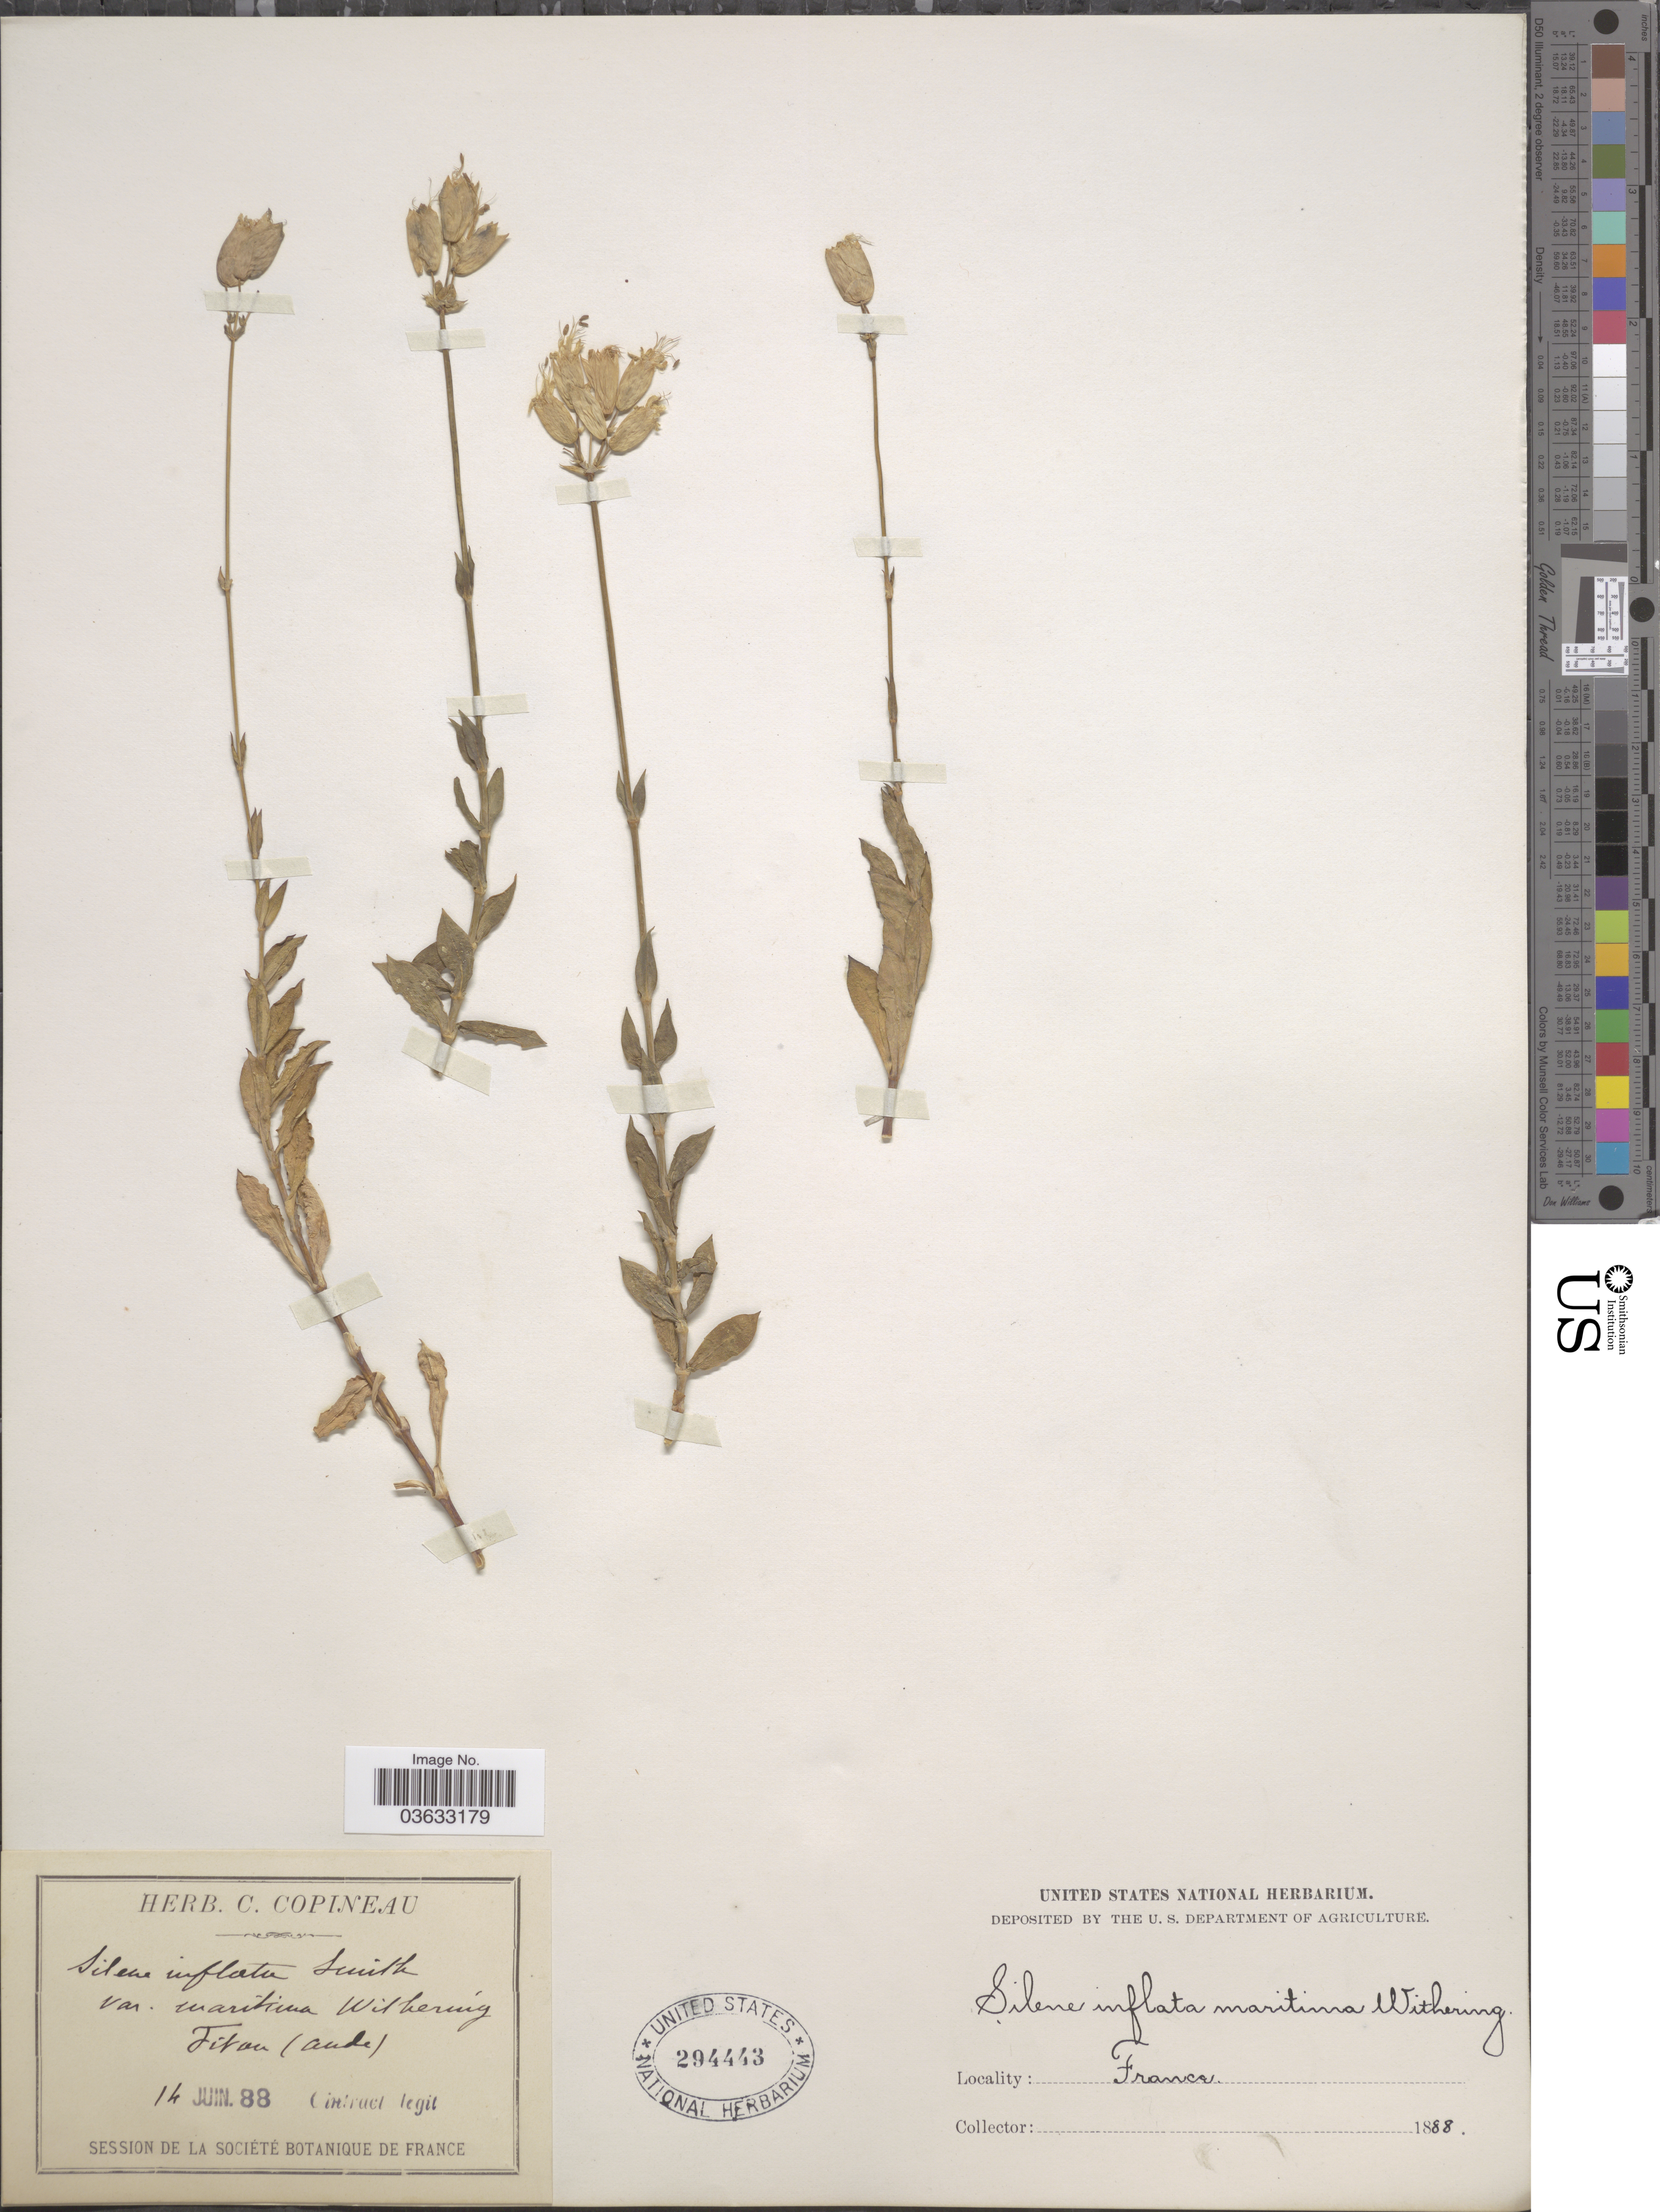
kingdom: Plantae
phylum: Tracheophyta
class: Magnoliopsida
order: Caryophyllales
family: Caryophyllaceae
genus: Silene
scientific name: Silene inflata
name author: Sm.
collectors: Cintract, --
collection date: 1888-06-14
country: France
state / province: Occitanie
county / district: Aude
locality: Fitou (aude).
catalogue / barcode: US 294443